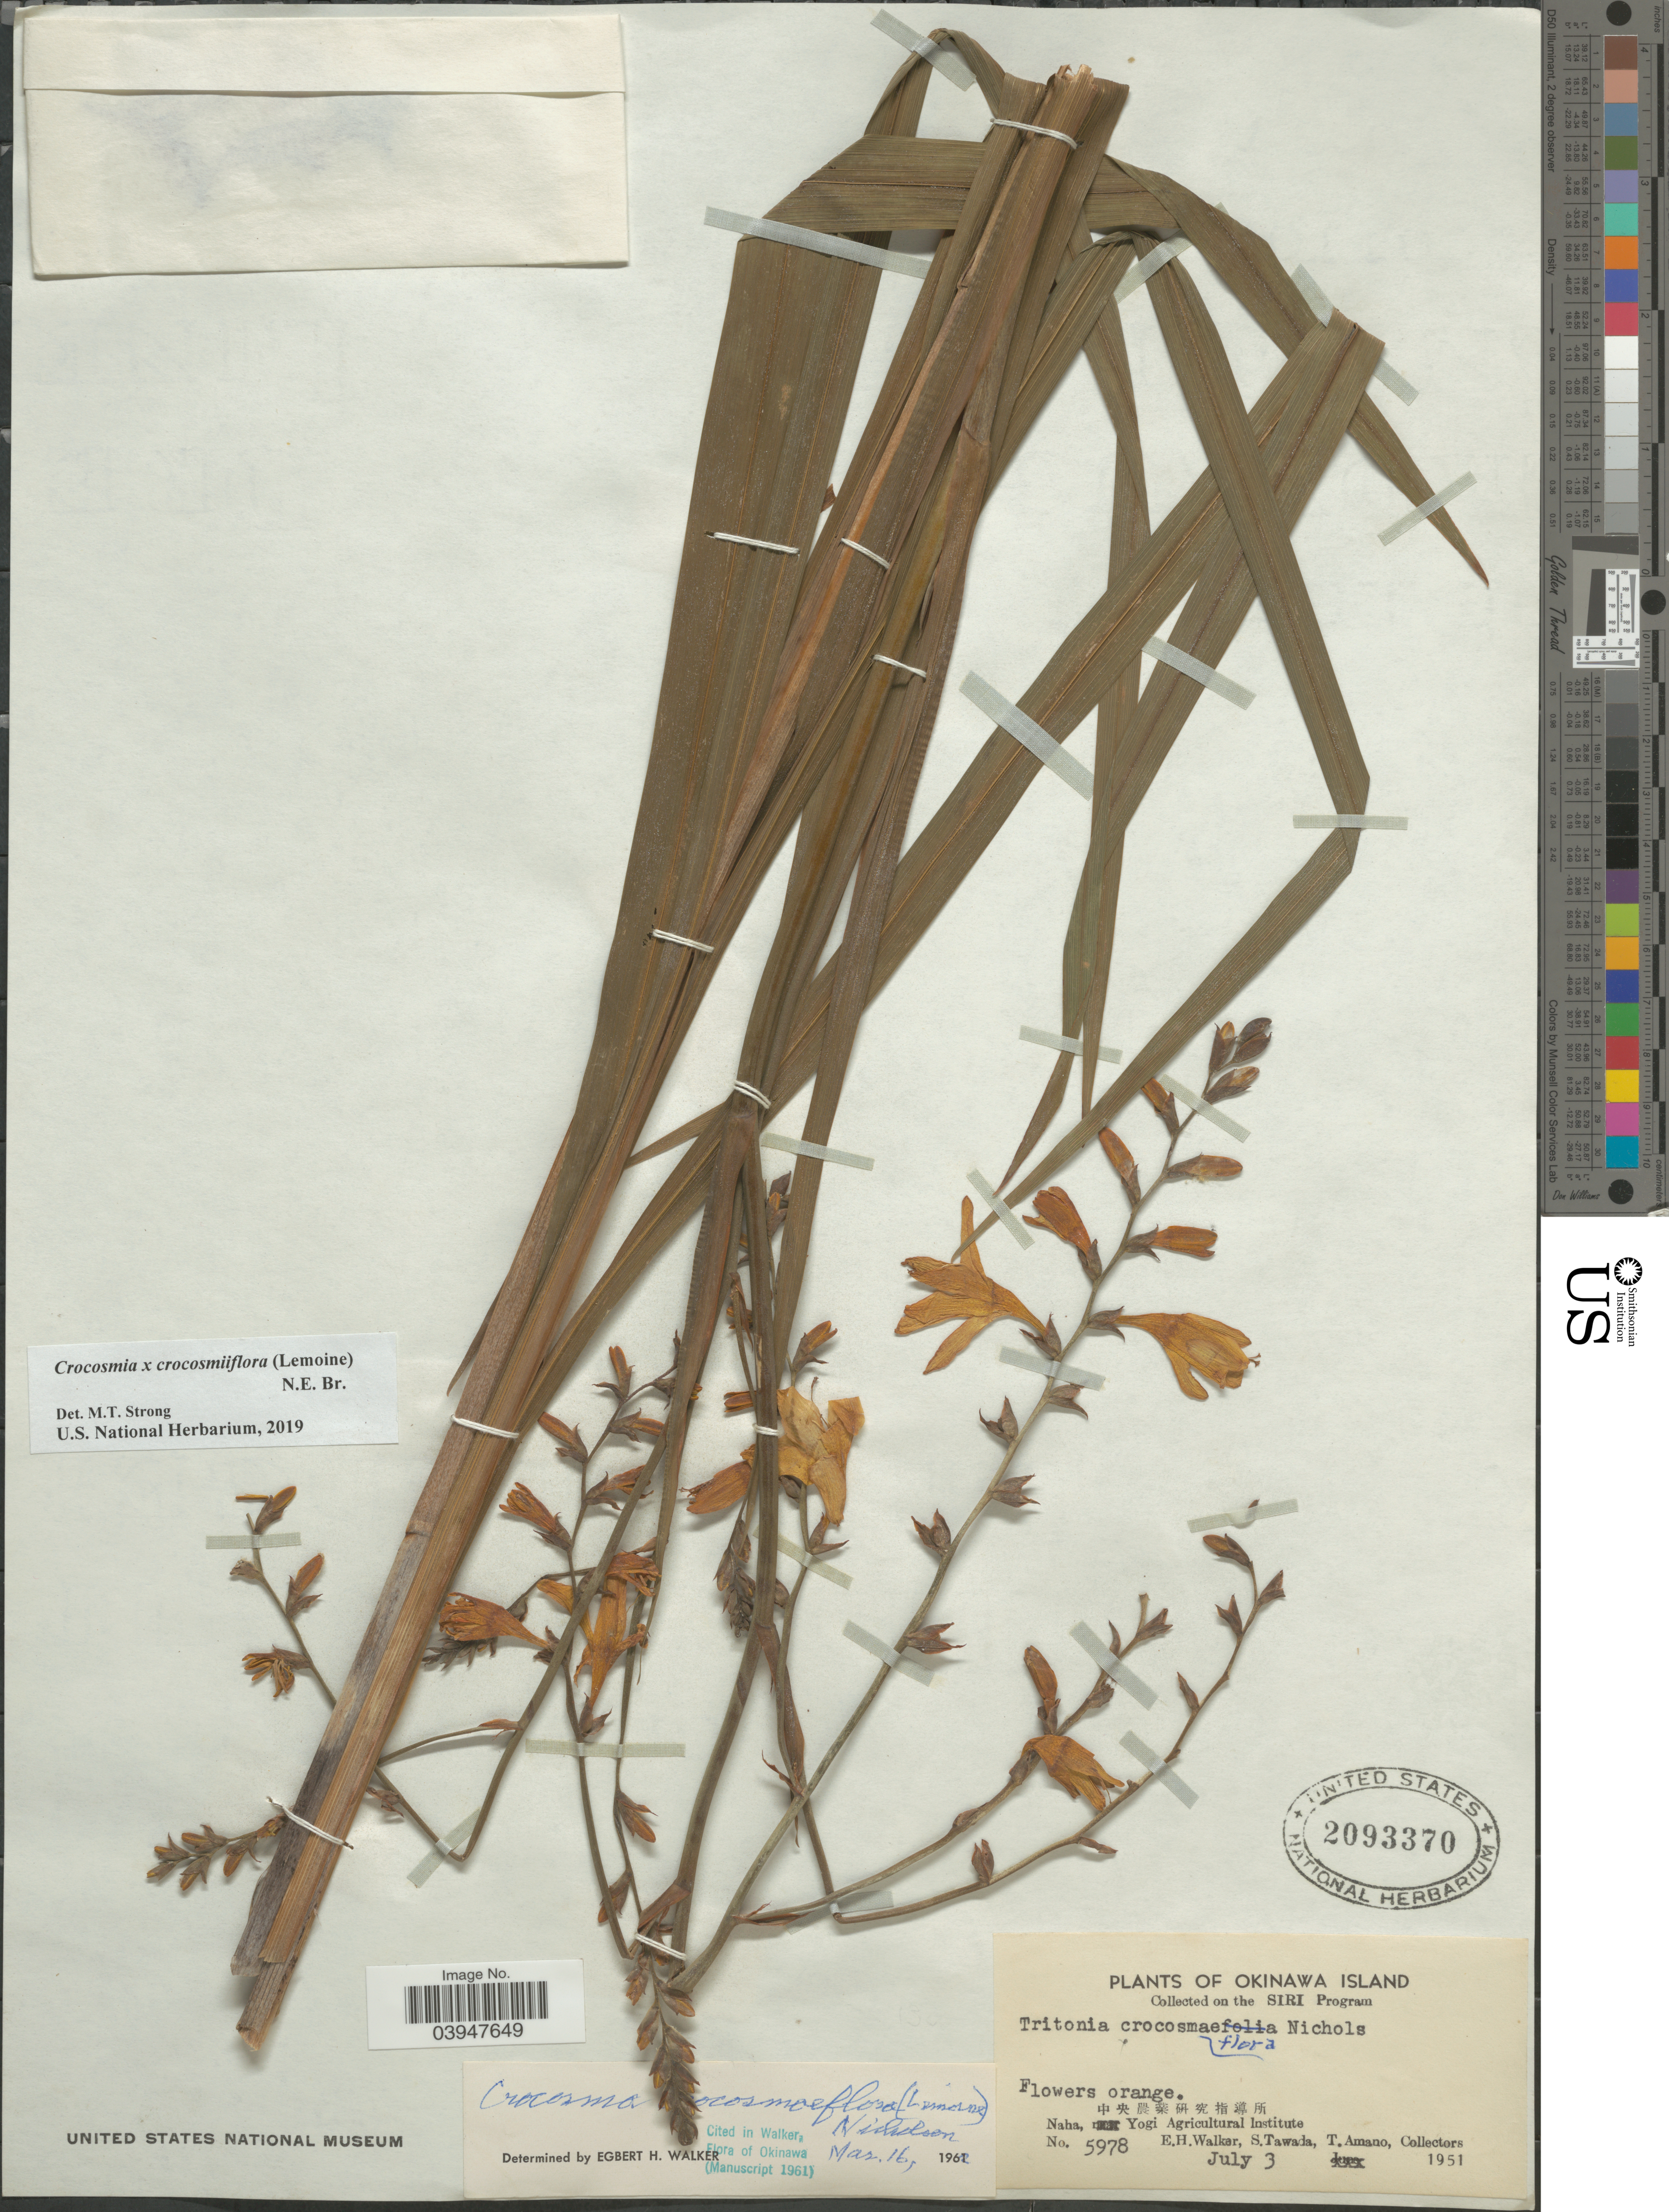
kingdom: Plantae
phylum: Tracheophyta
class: Liliopsida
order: Asparagales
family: Iridaceae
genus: Crocosmia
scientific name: Crocosmia x crocosmiiflora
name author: (Lemoine) N.E. Br.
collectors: E. H. Walker, S. Tawada & T. Amano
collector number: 5978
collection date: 1951-07-03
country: Japan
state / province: Okinawa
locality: Okinawa Island. X. Naha, Yogi Agricultural Institute.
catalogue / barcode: US 2093370